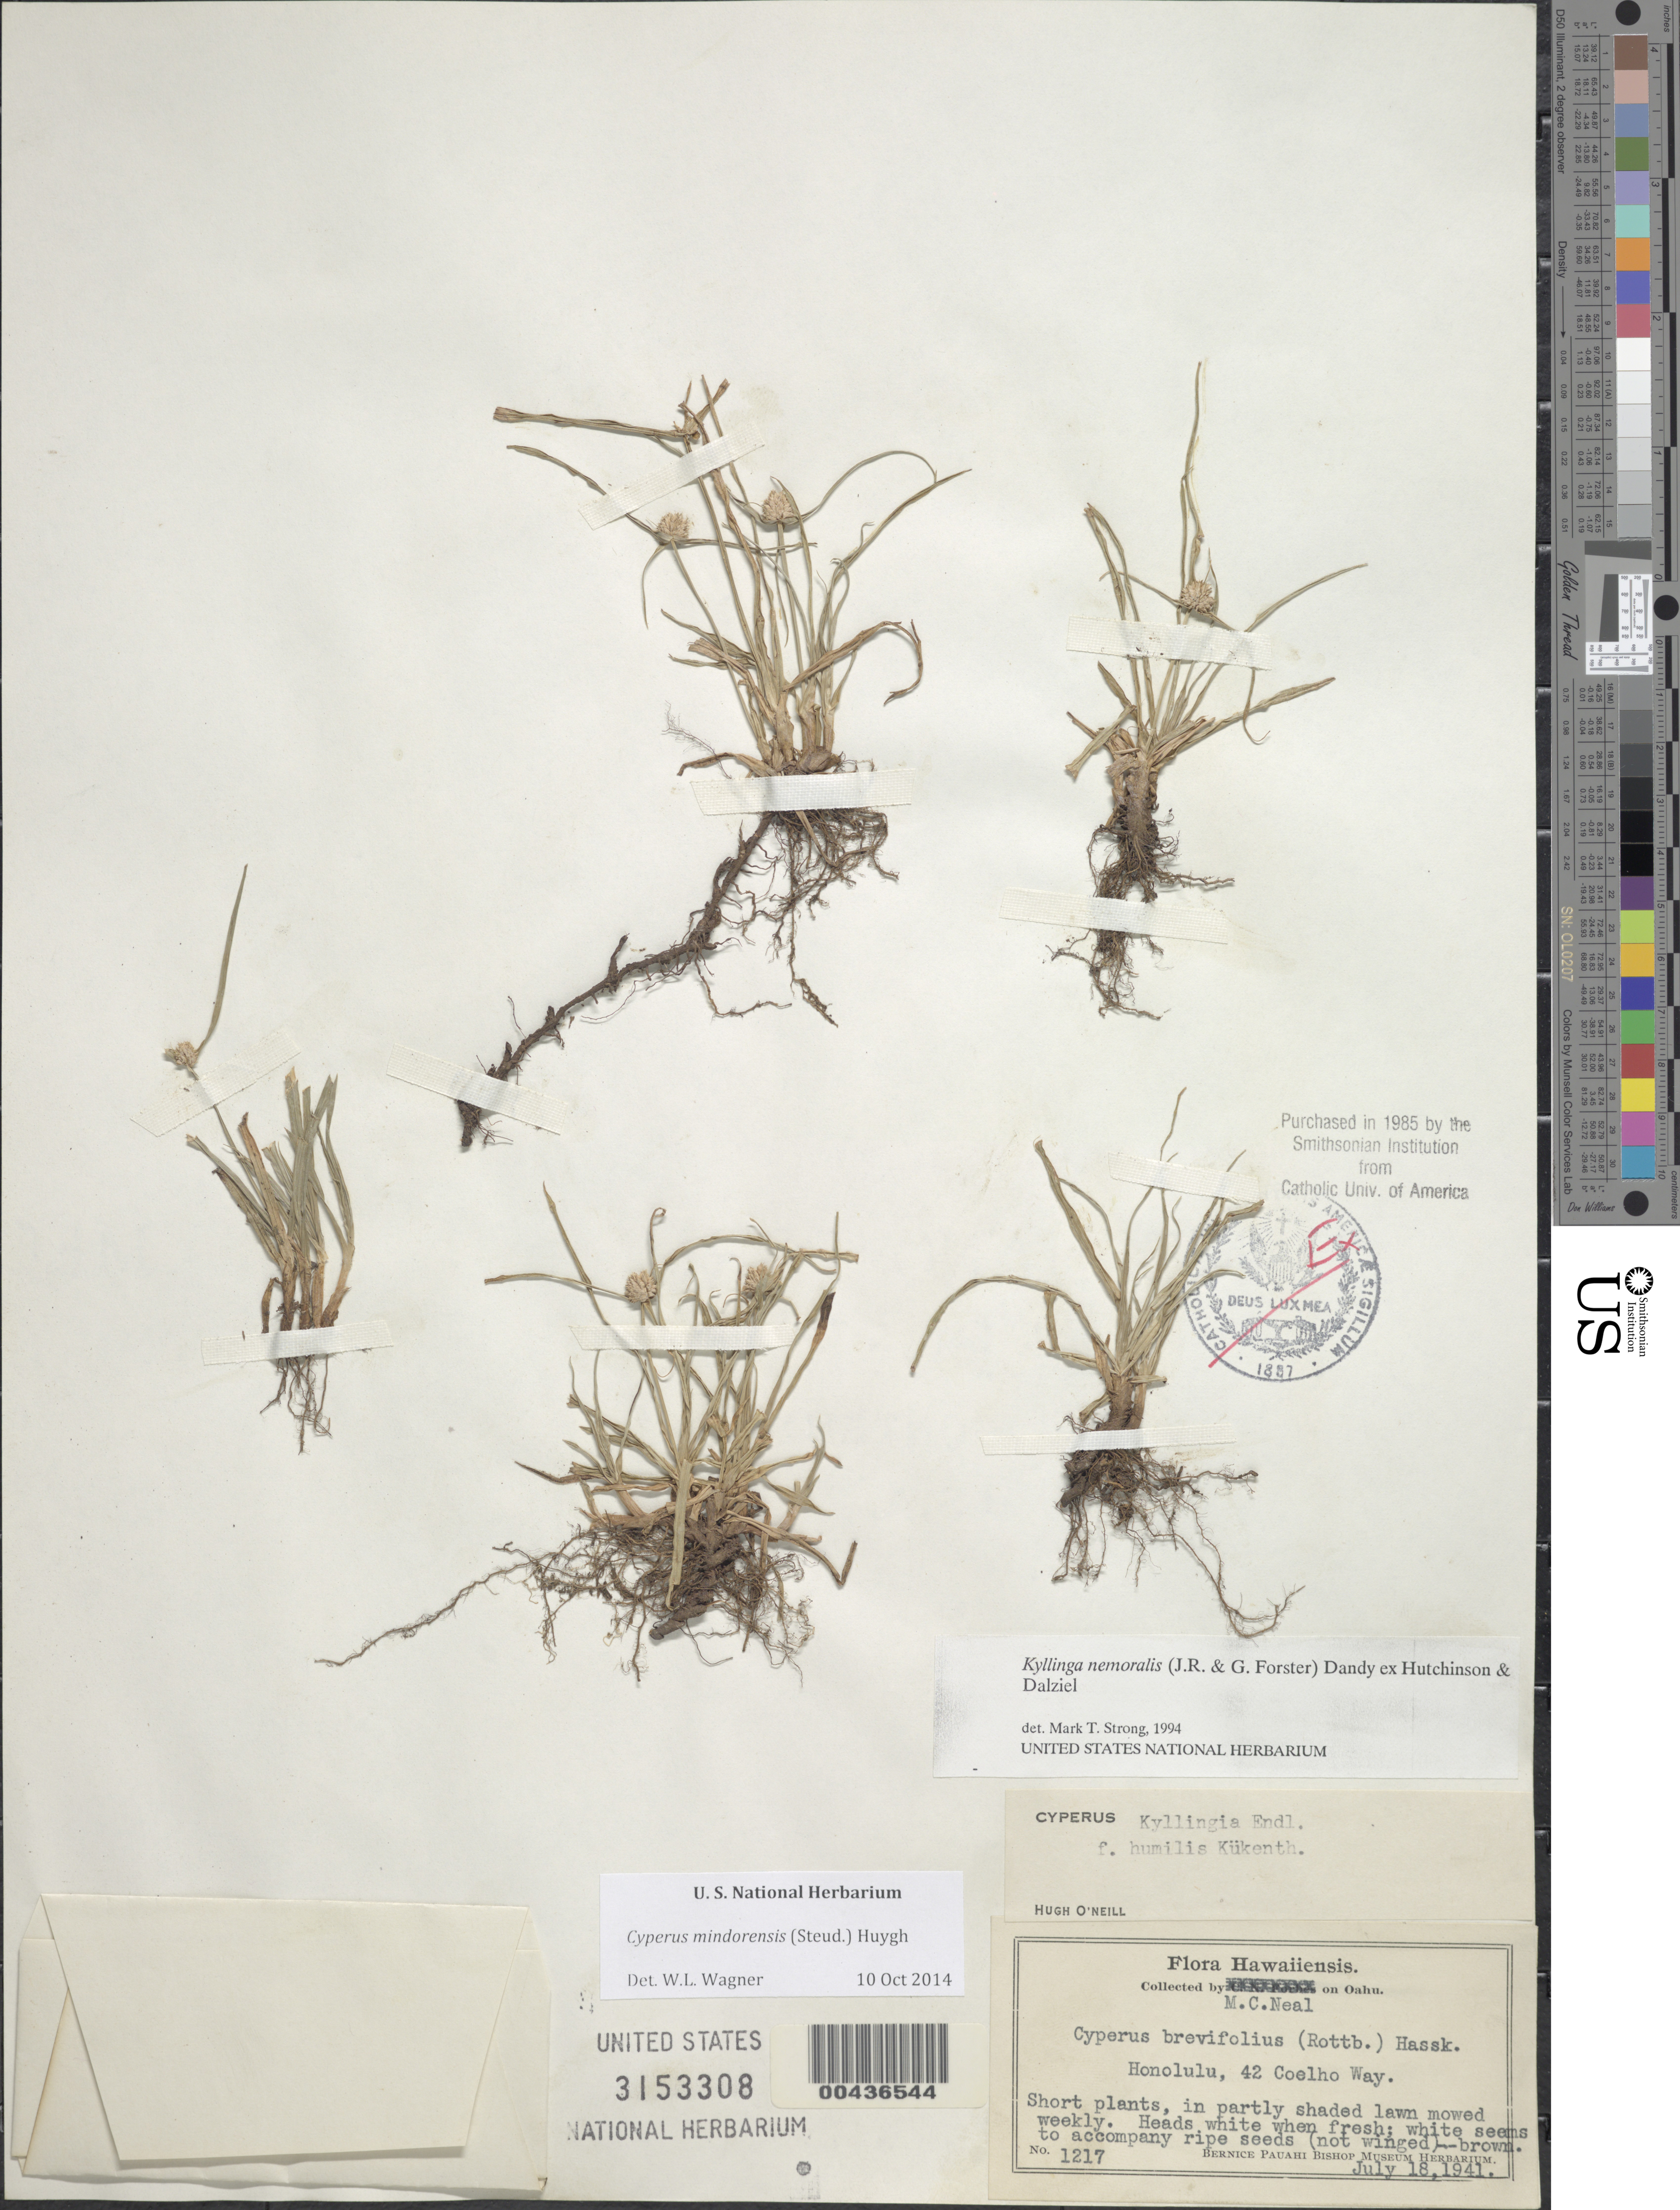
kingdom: Plantae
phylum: Tracheophyta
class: Liliopsida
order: Poales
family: Cyperaceae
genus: Cyperus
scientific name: Cyperus mindorensis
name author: (Steud.) Huygh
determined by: Wagner, W. L., (BOT), Smithsonian Institution - National Museum of Natural History (UNITED STATES)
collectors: W. Ning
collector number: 1217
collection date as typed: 18 Jul 1941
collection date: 1941-07-18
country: United States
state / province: Hawaii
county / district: Honolulu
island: Oahu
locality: Honolulu, 42 Coelho Way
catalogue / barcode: US 3153308